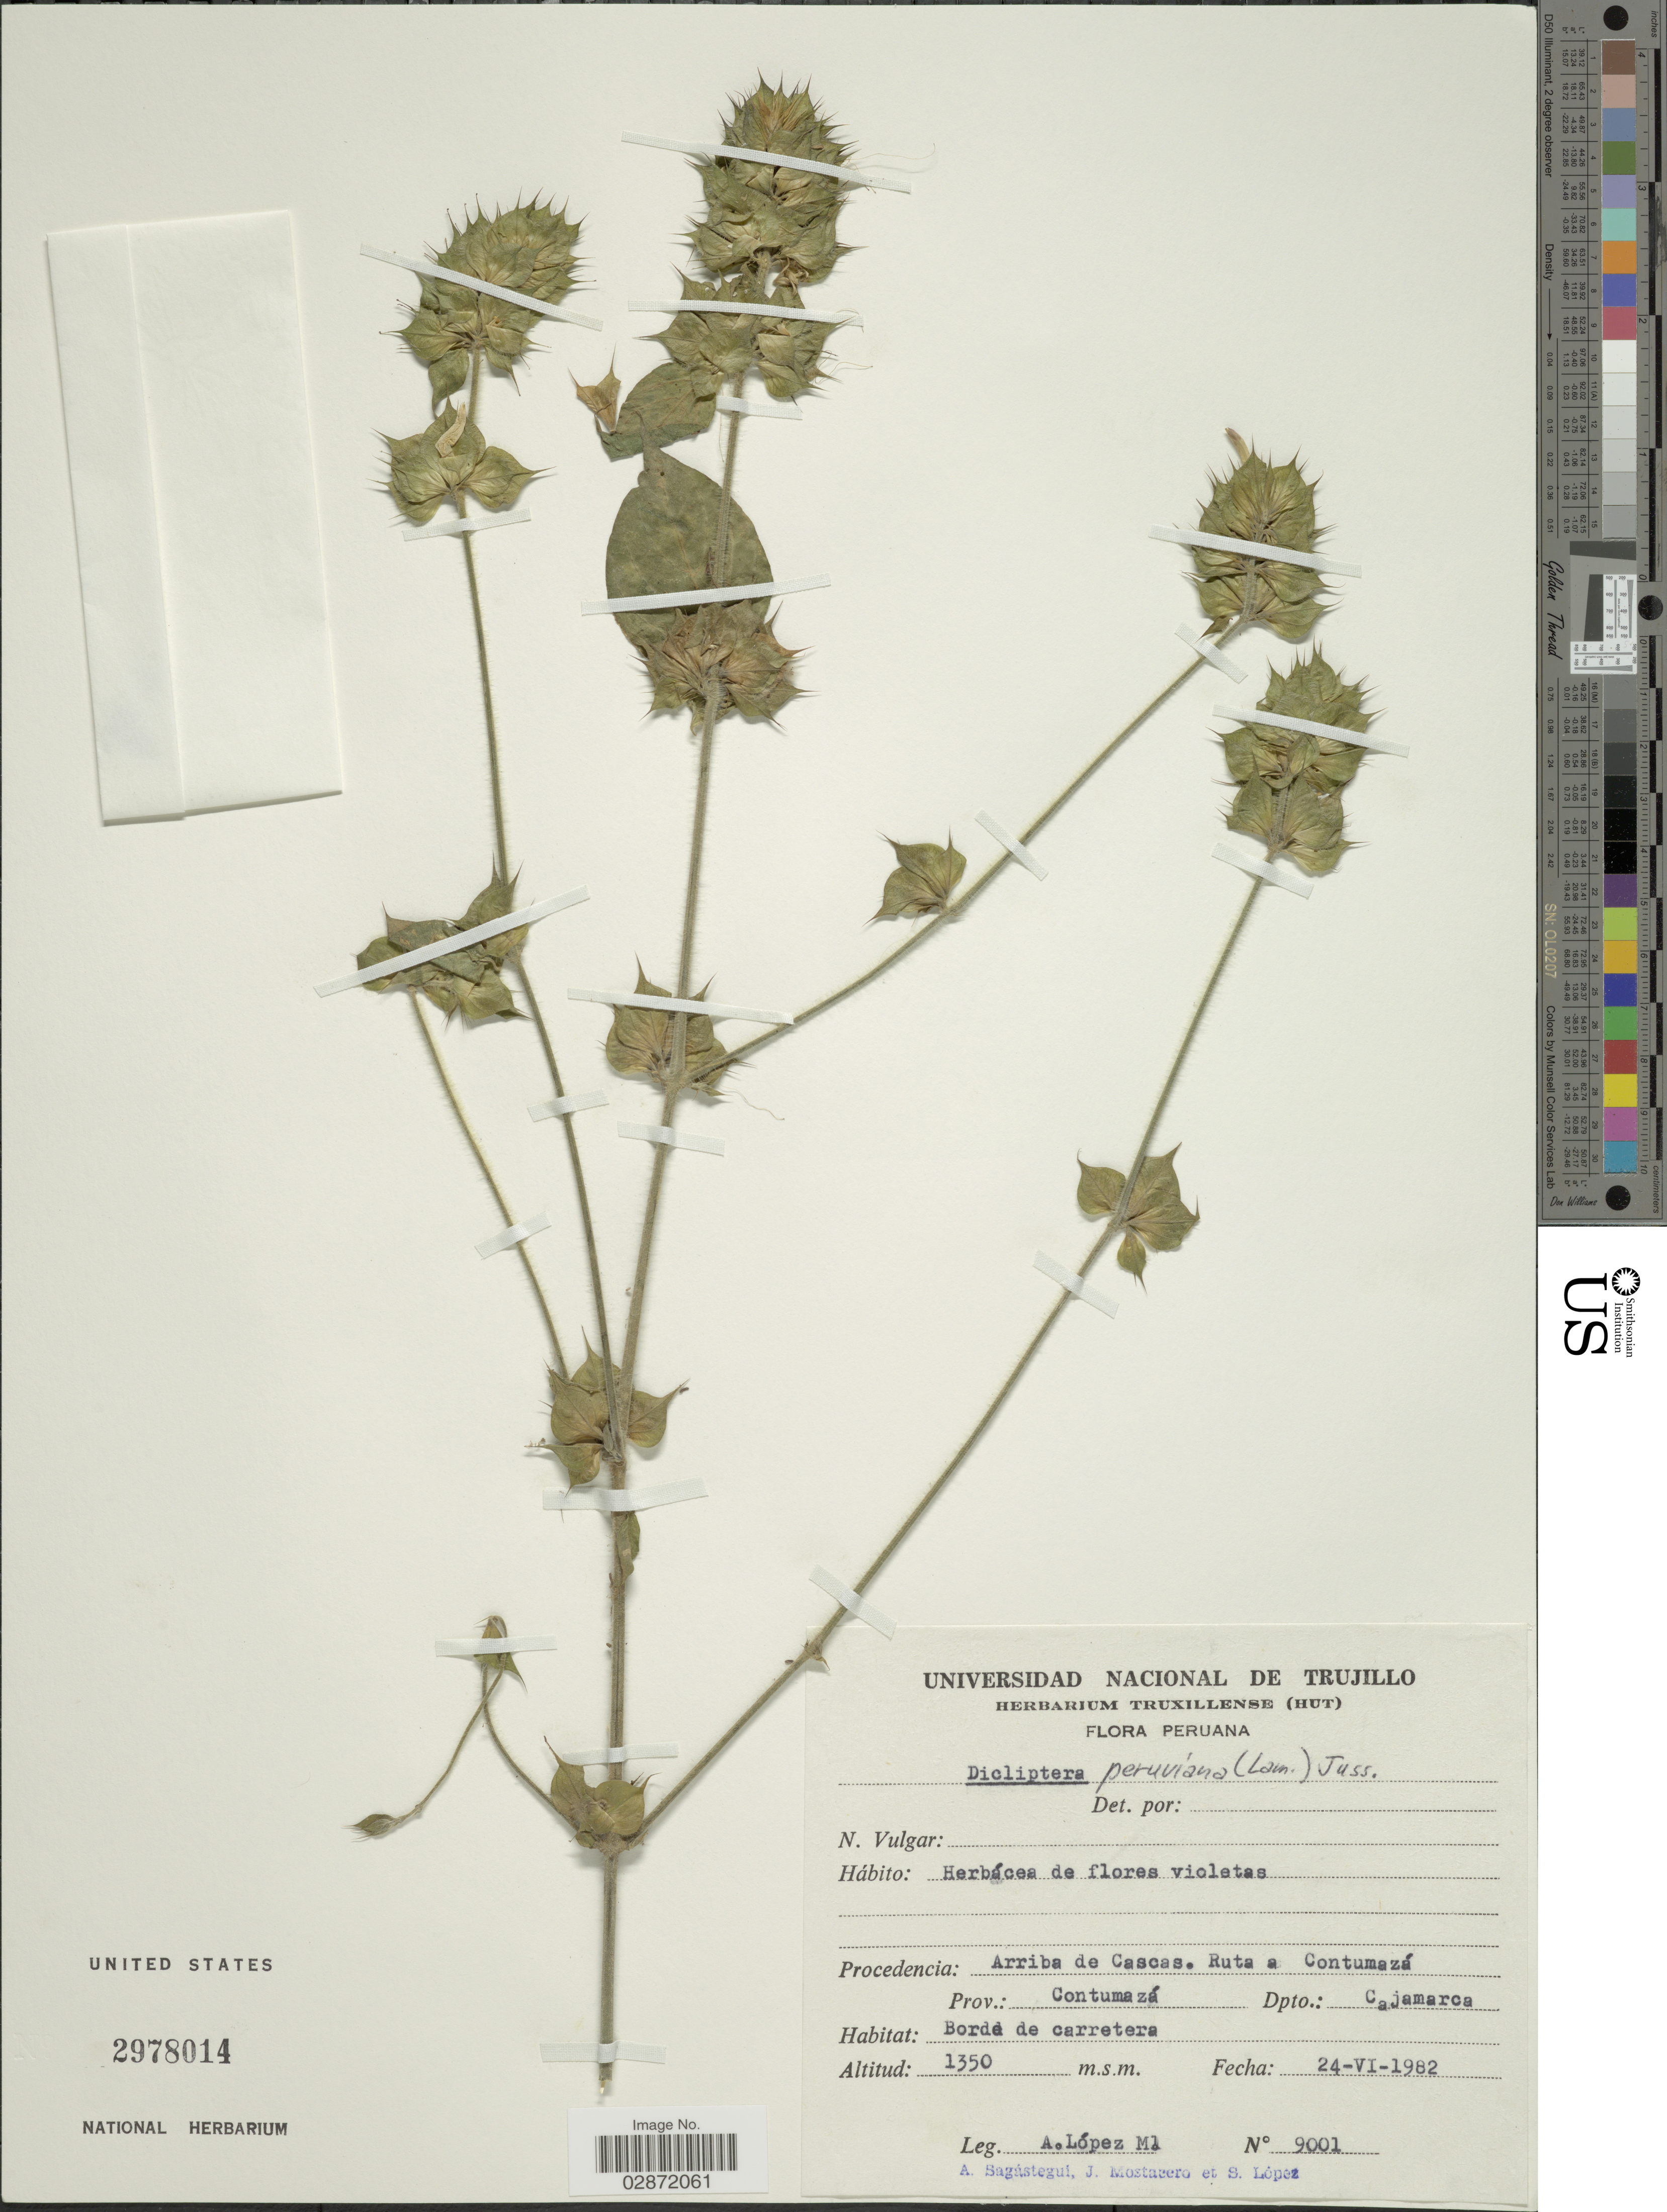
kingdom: Plantae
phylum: Tracheophyta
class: Magnoliopsida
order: Lamiales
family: Acanthaceae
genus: Dicliptera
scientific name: Dicliptera peruviana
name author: (Ruiz & Pav.) Juss.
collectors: A. López M., A. Sagastegui, J. Mostacero & S. Lopez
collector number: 9001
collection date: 1982-06-24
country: Peru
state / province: Cajamarca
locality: Arriba de Cascas. Ruta a Contumazá. Prov.: Contumazá. Dpto.: Cajamarca.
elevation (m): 1350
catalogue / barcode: US 2978014